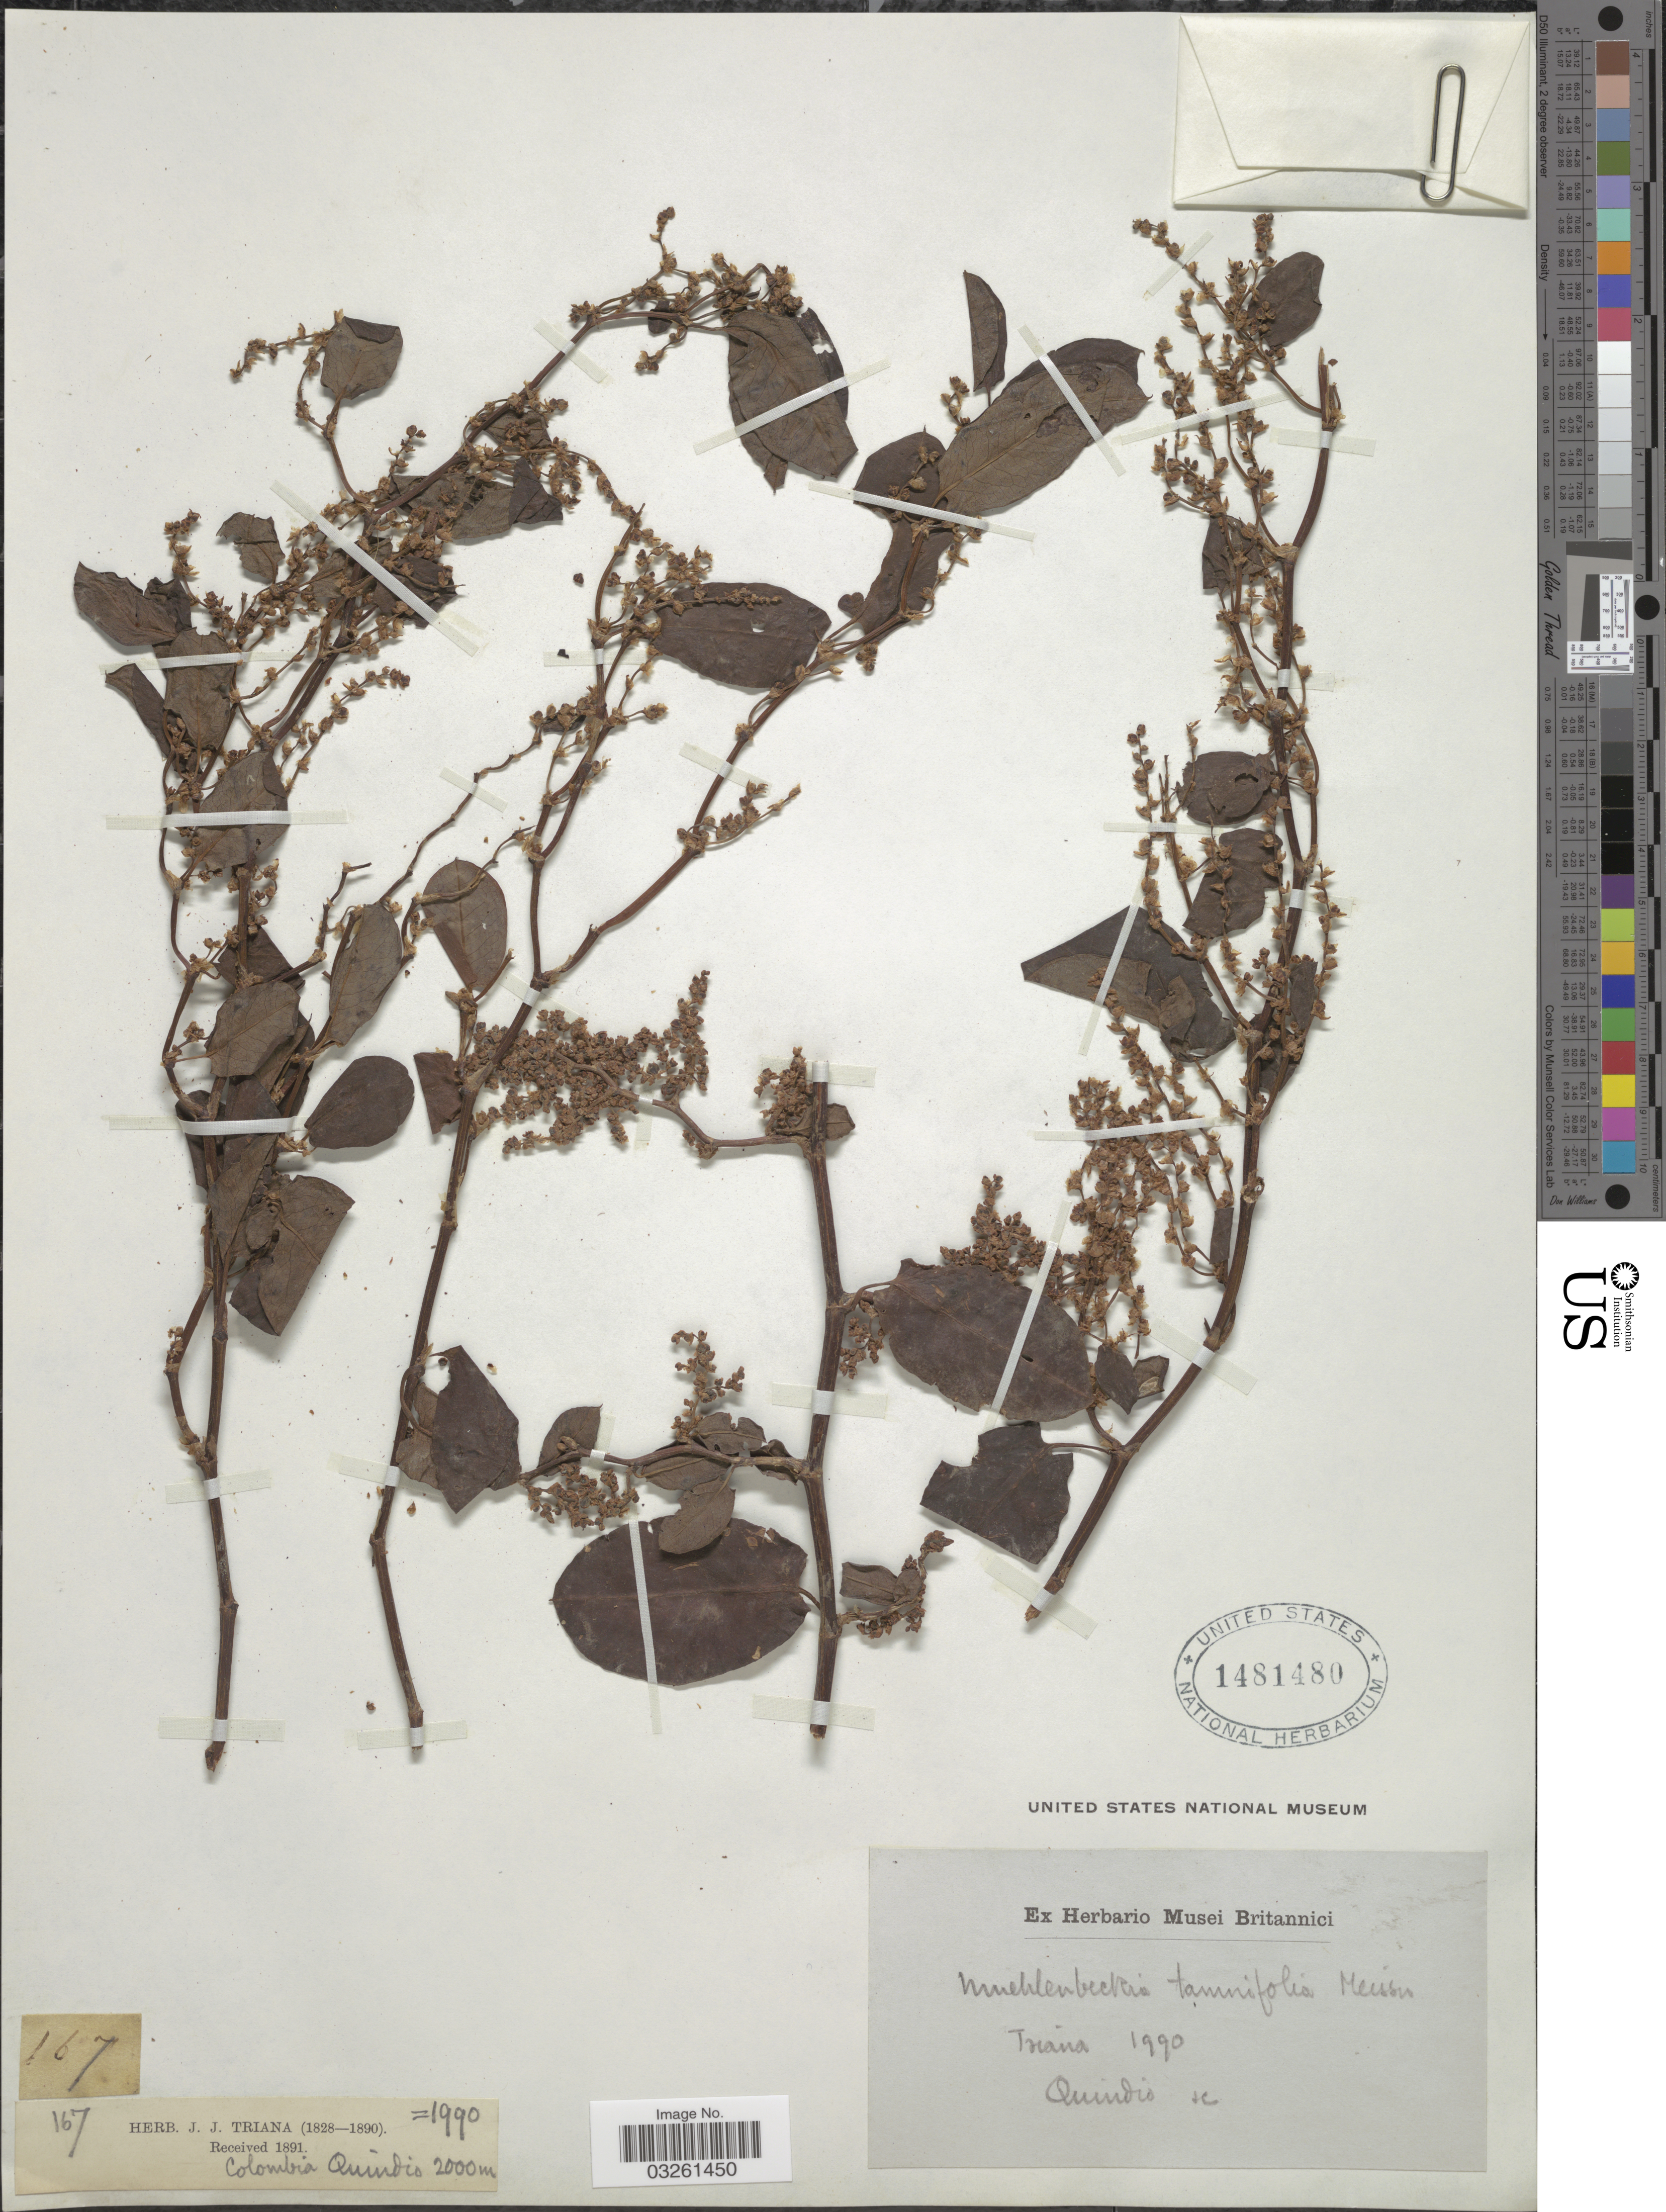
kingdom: Plantae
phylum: Tracheophyta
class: Magnoliopsida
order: Caryophyllales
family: Polygonaceae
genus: Muehlenbeckia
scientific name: Muehlenbeckia tamnifolia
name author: (Kunth) Meisn.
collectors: J. J. Triana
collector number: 167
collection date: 1990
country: Colombia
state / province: Quindío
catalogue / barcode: US 1481480